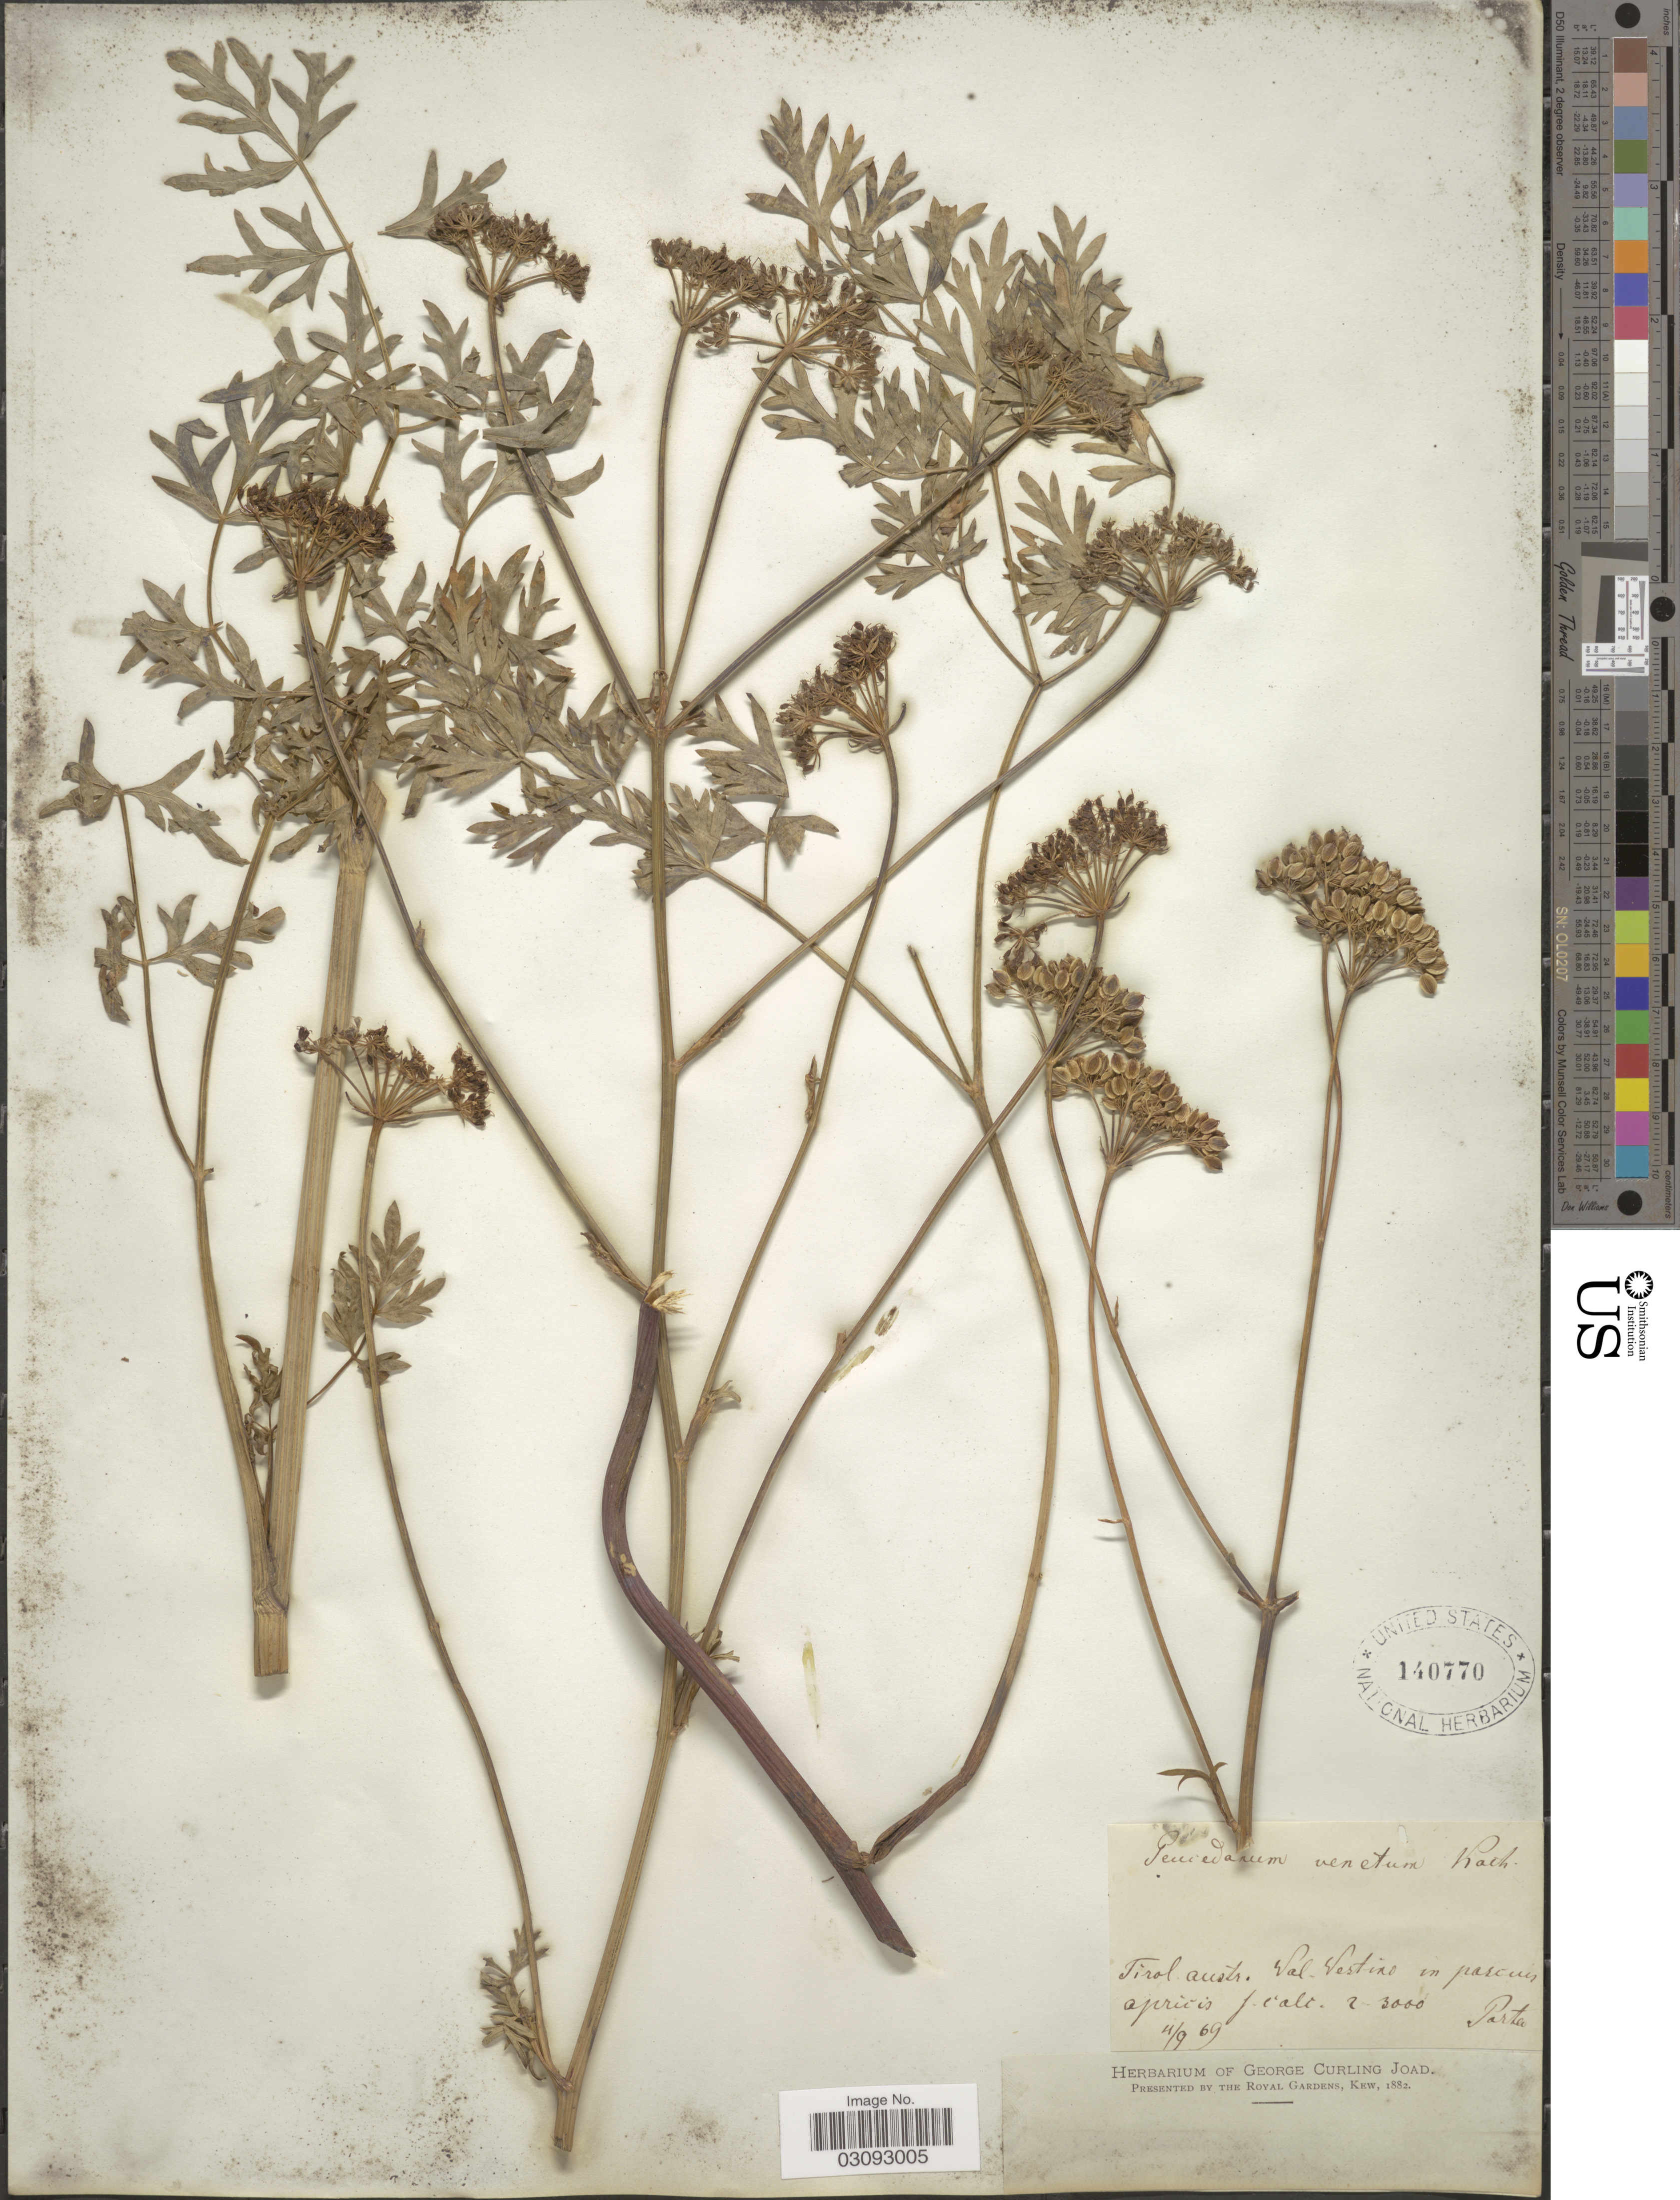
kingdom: Plantae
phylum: Tracheophyta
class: Magnoliopsida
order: Apiales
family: Apiaceae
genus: Peucedanum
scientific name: Peucedanum venetum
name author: W.D.J. Koch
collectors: -- Porta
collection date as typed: Transcribed d/m/y: 4/9/69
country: Italy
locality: Tirol austr, Val. vestino in pascuis apricis.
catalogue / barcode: US 140770